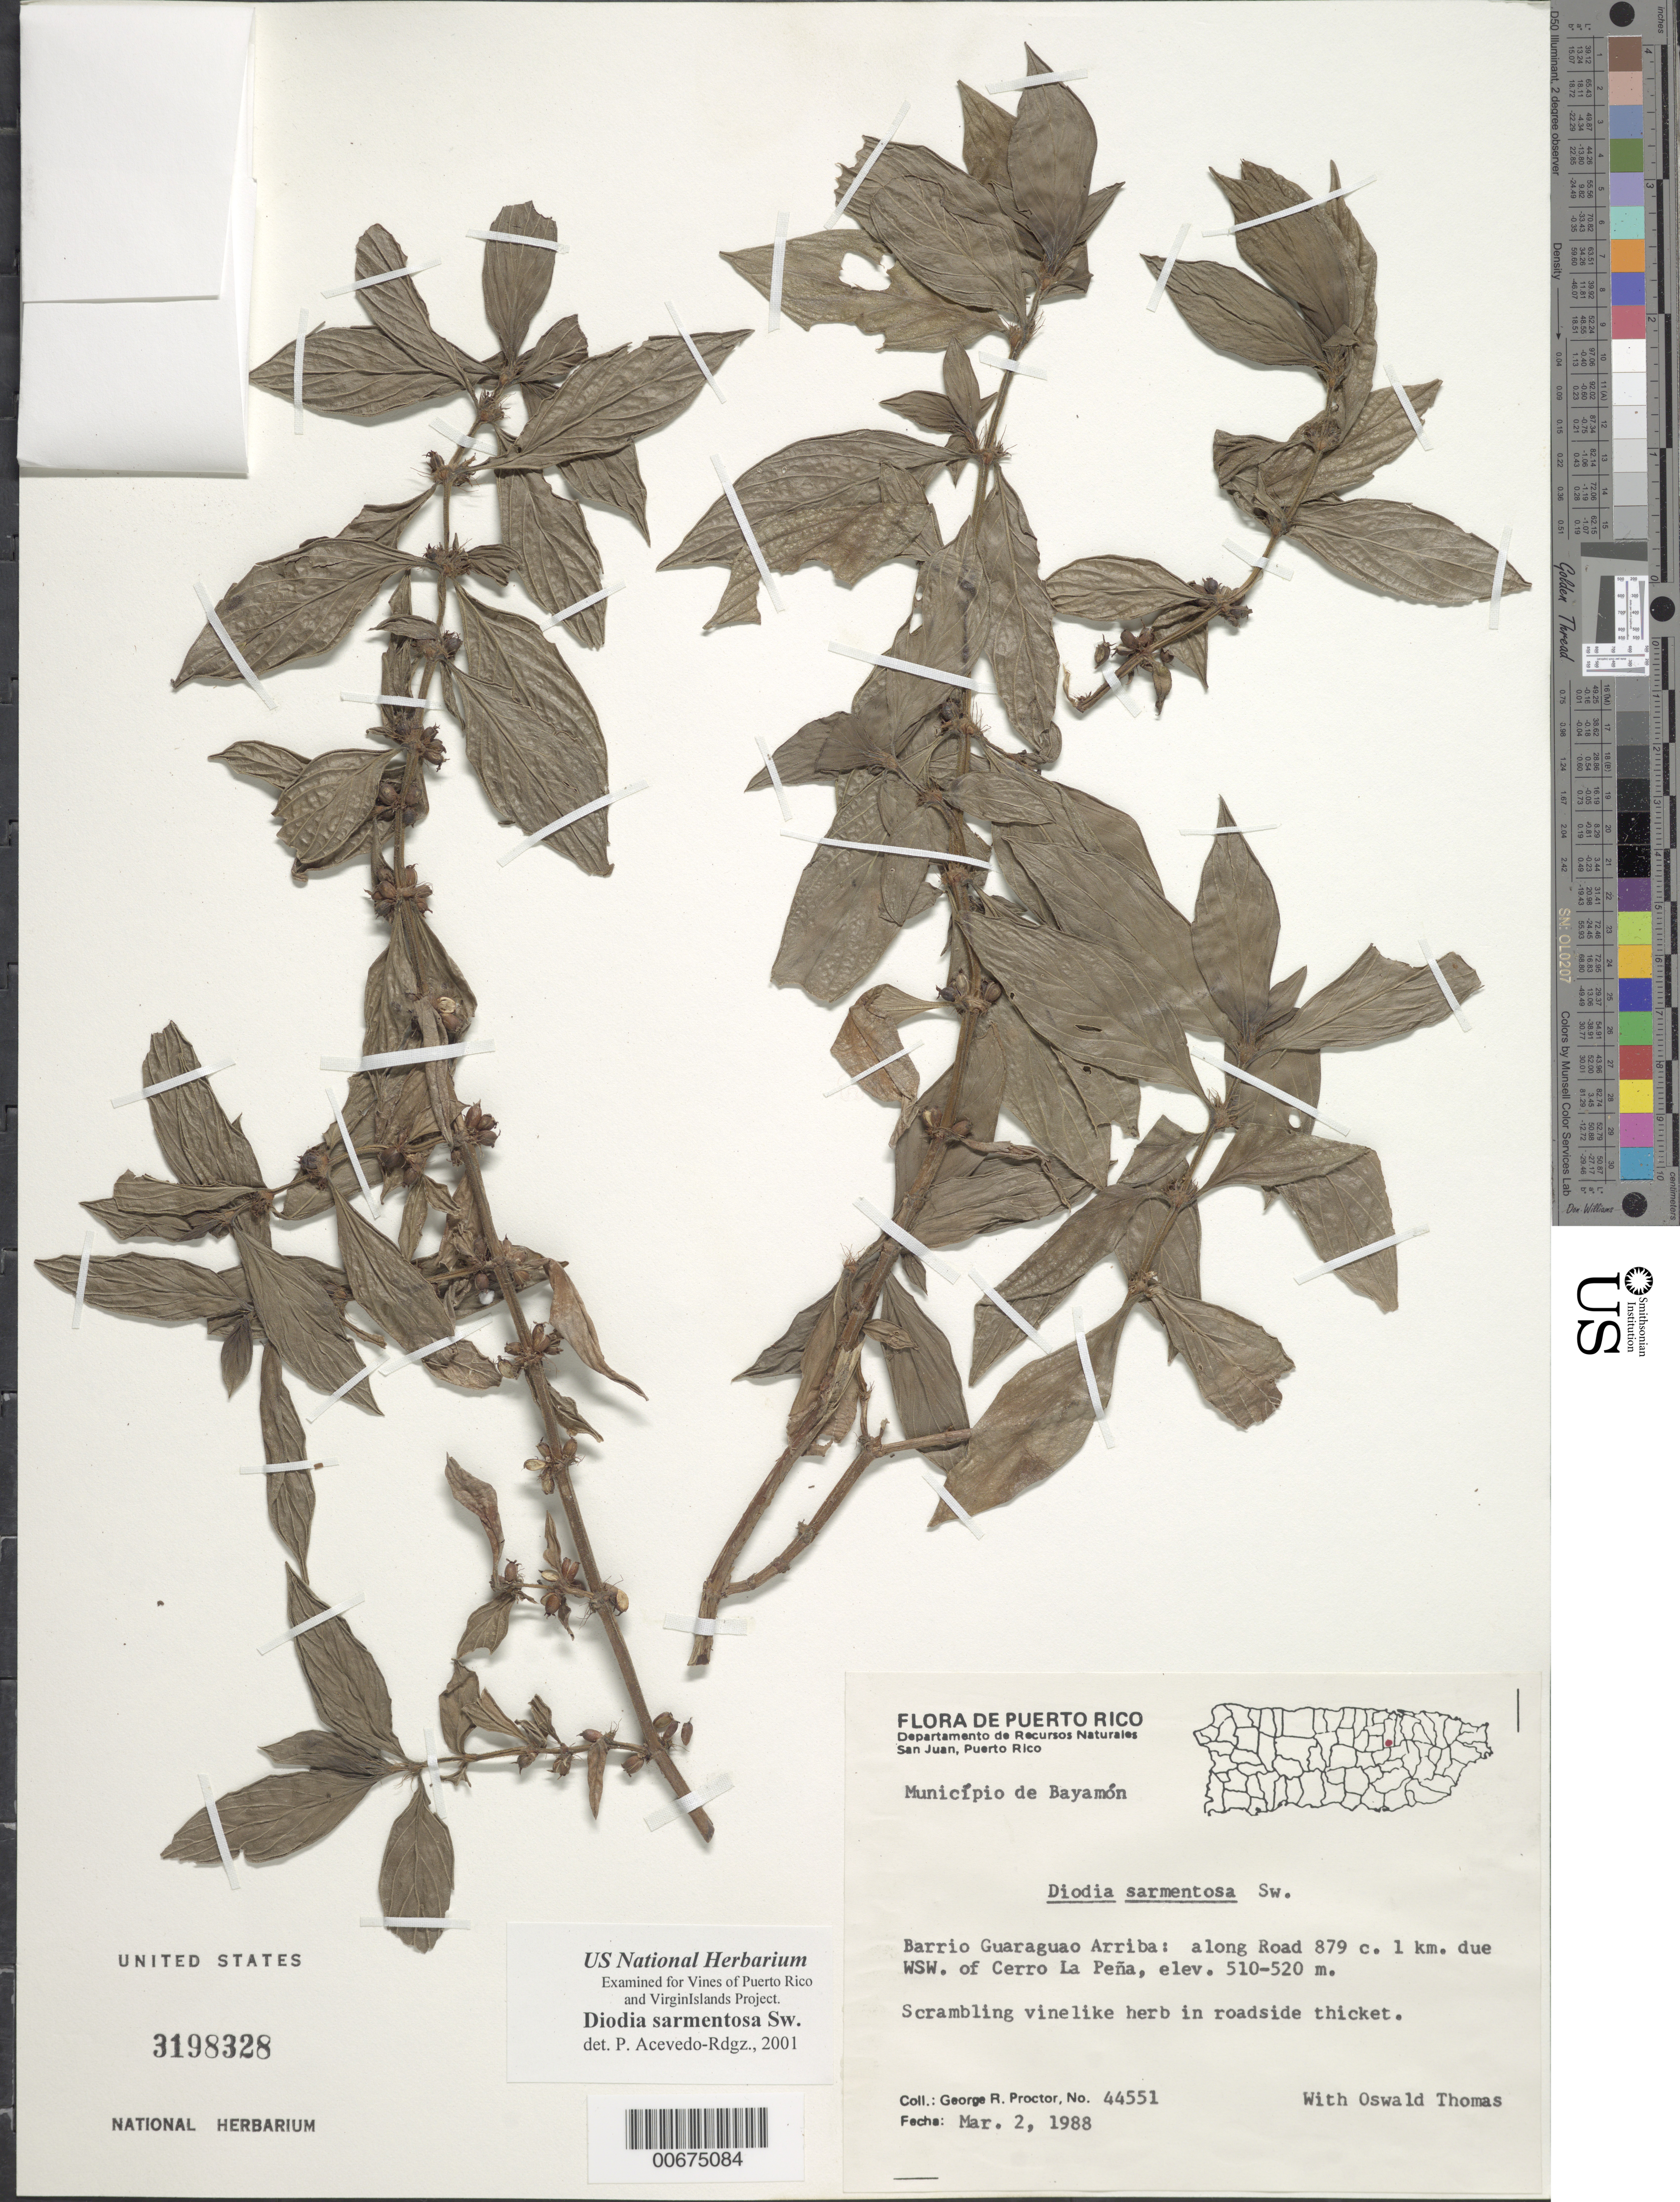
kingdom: Plantae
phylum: Tracheophyta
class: Magnoliopsida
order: Gentianales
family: Rubiaceae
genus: Diodia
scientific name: Diodia sarmentosa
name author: Sw.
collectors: G. R. Proctor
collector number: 44551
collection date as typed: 02 Mar 1988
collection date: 1988-03-02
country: Puerto Rico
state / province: Bayamón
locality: Bayamon, Barrio Guaraguao Arriba, along Road 879, ca. 1 km. due WSW of Cerro La Peña. In roadside thicket.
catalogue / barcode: US 3198328